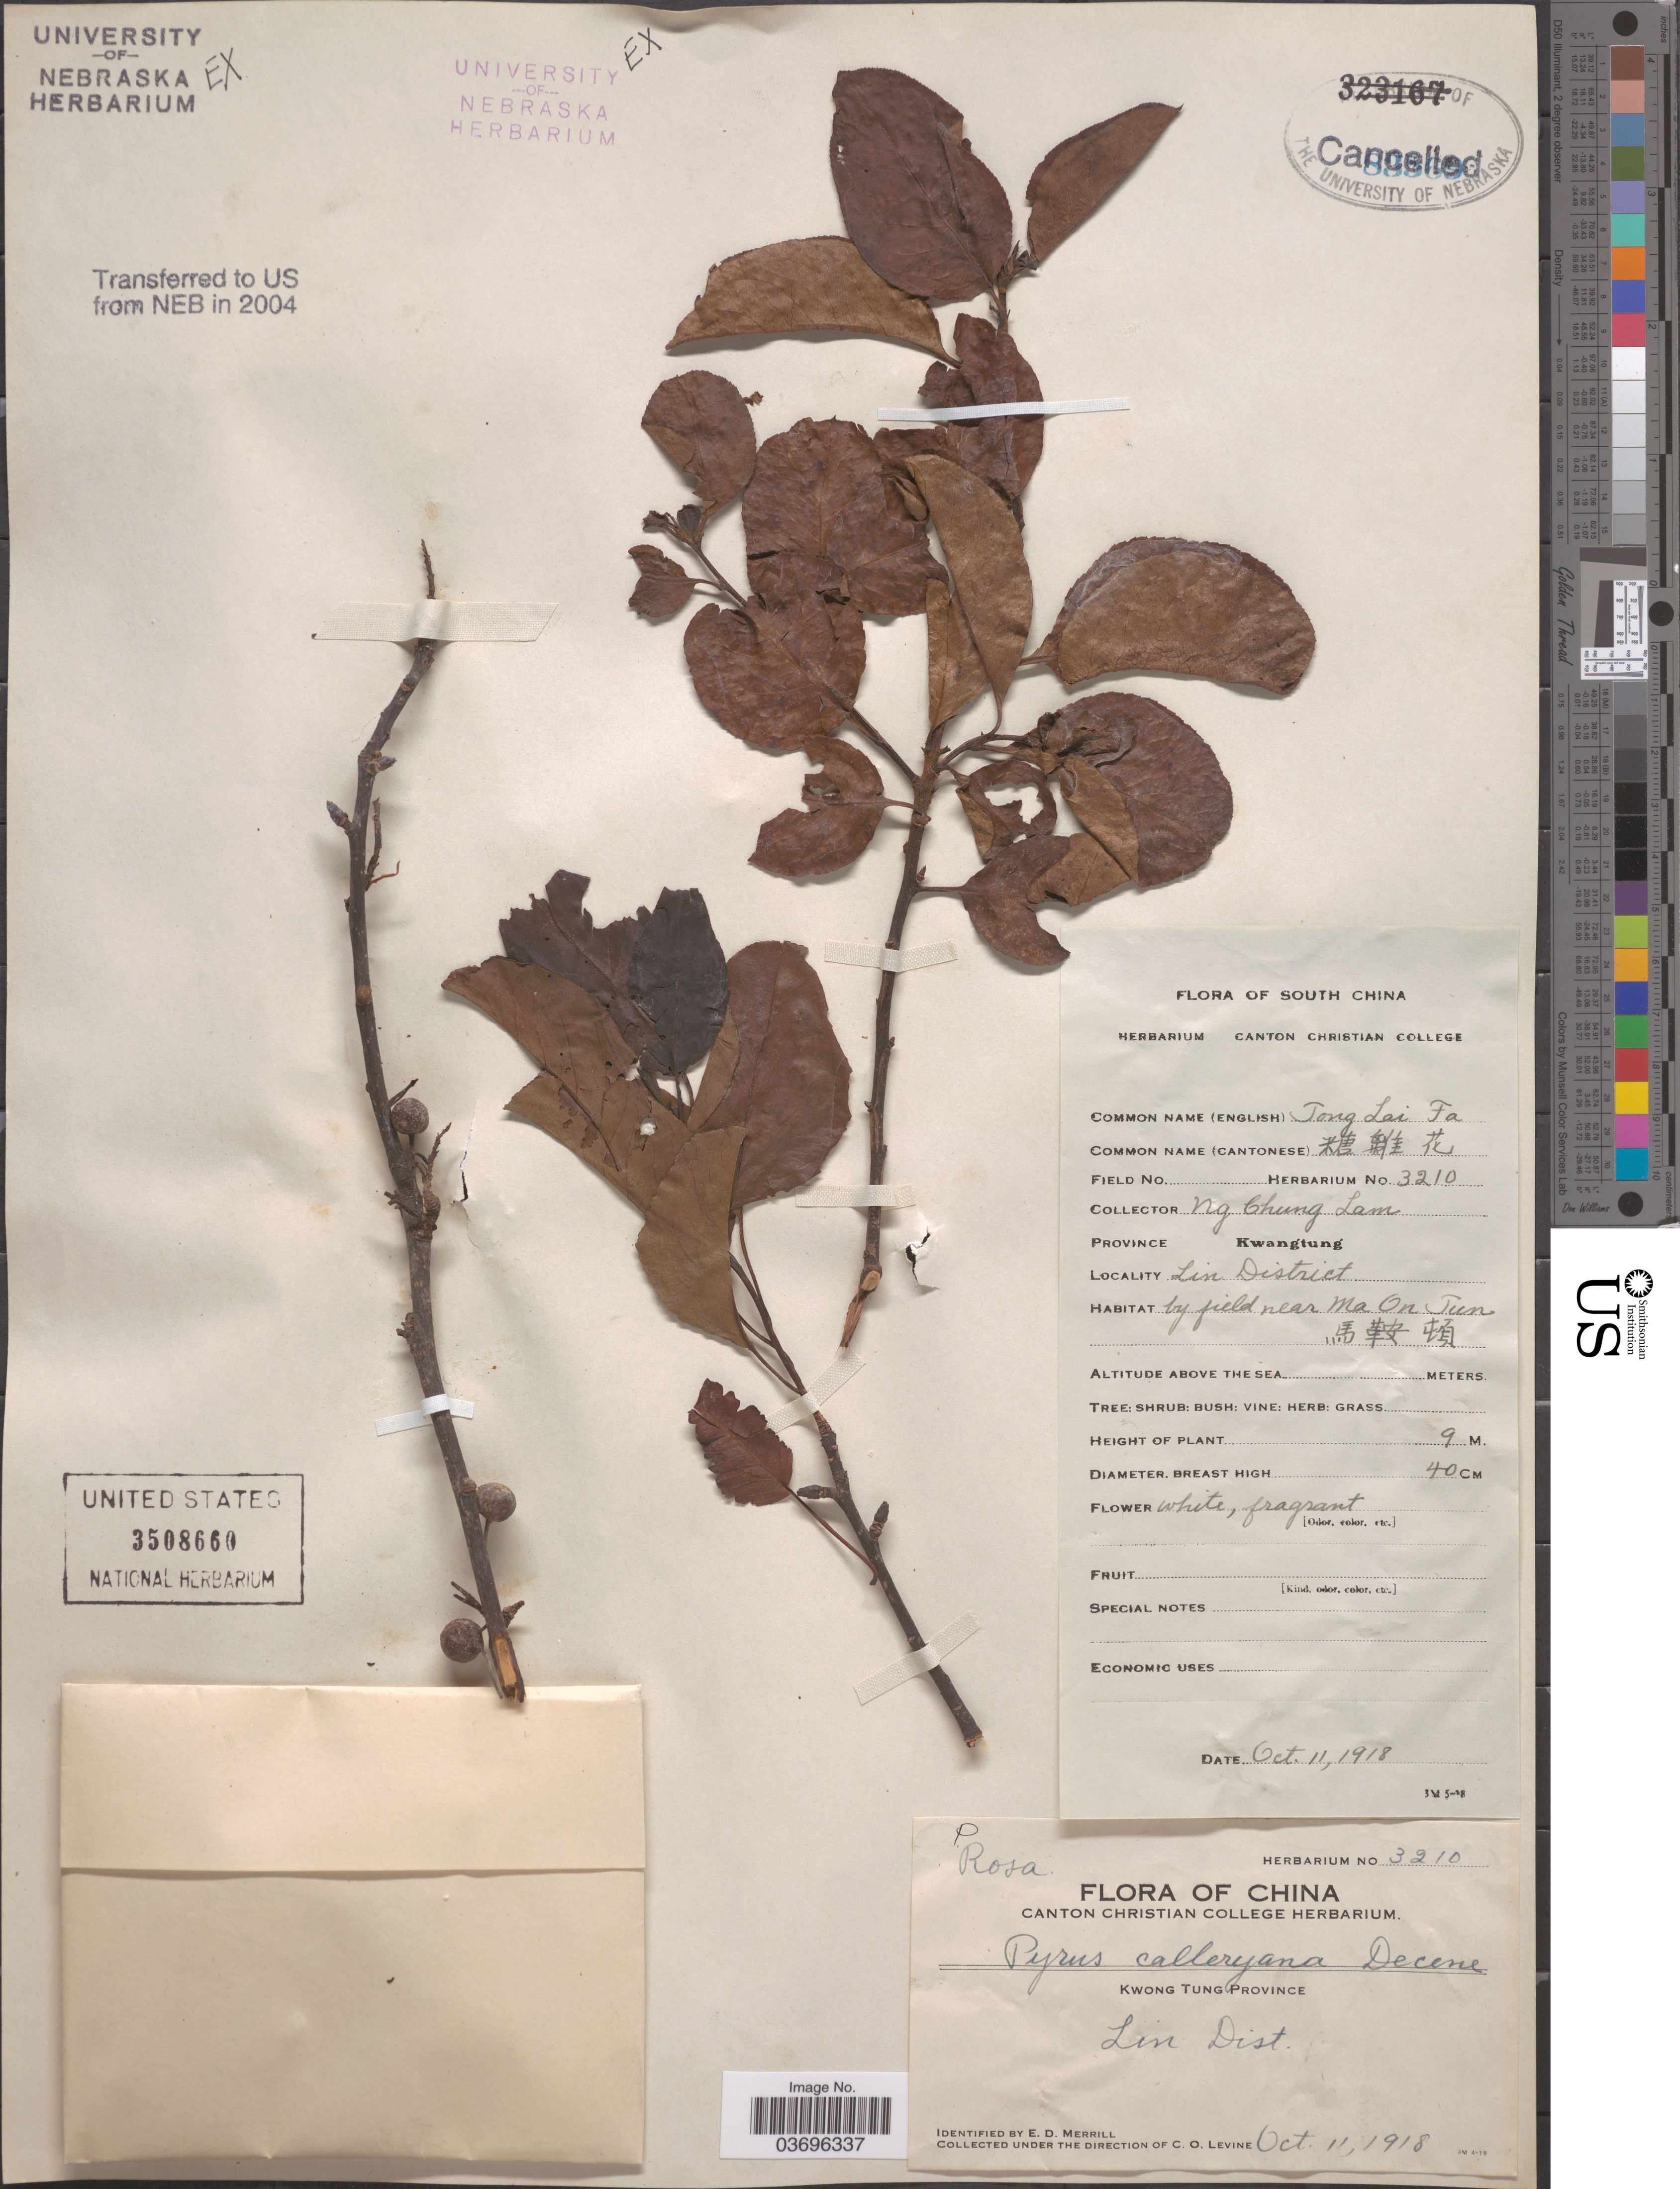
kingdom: Plantae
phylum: Tracheophyta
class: Magnoliopsida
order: Rosales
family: Rosaceae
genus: Pyrus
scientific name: Pyrus calleryana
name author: Decne.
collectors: N. C. Lam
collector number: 3210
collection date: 1918-10-11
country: China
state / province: Guangdong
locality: Kwong Tung Province. Lin District. South China. By field near Ma On Tun X.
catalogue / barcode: US 3508660